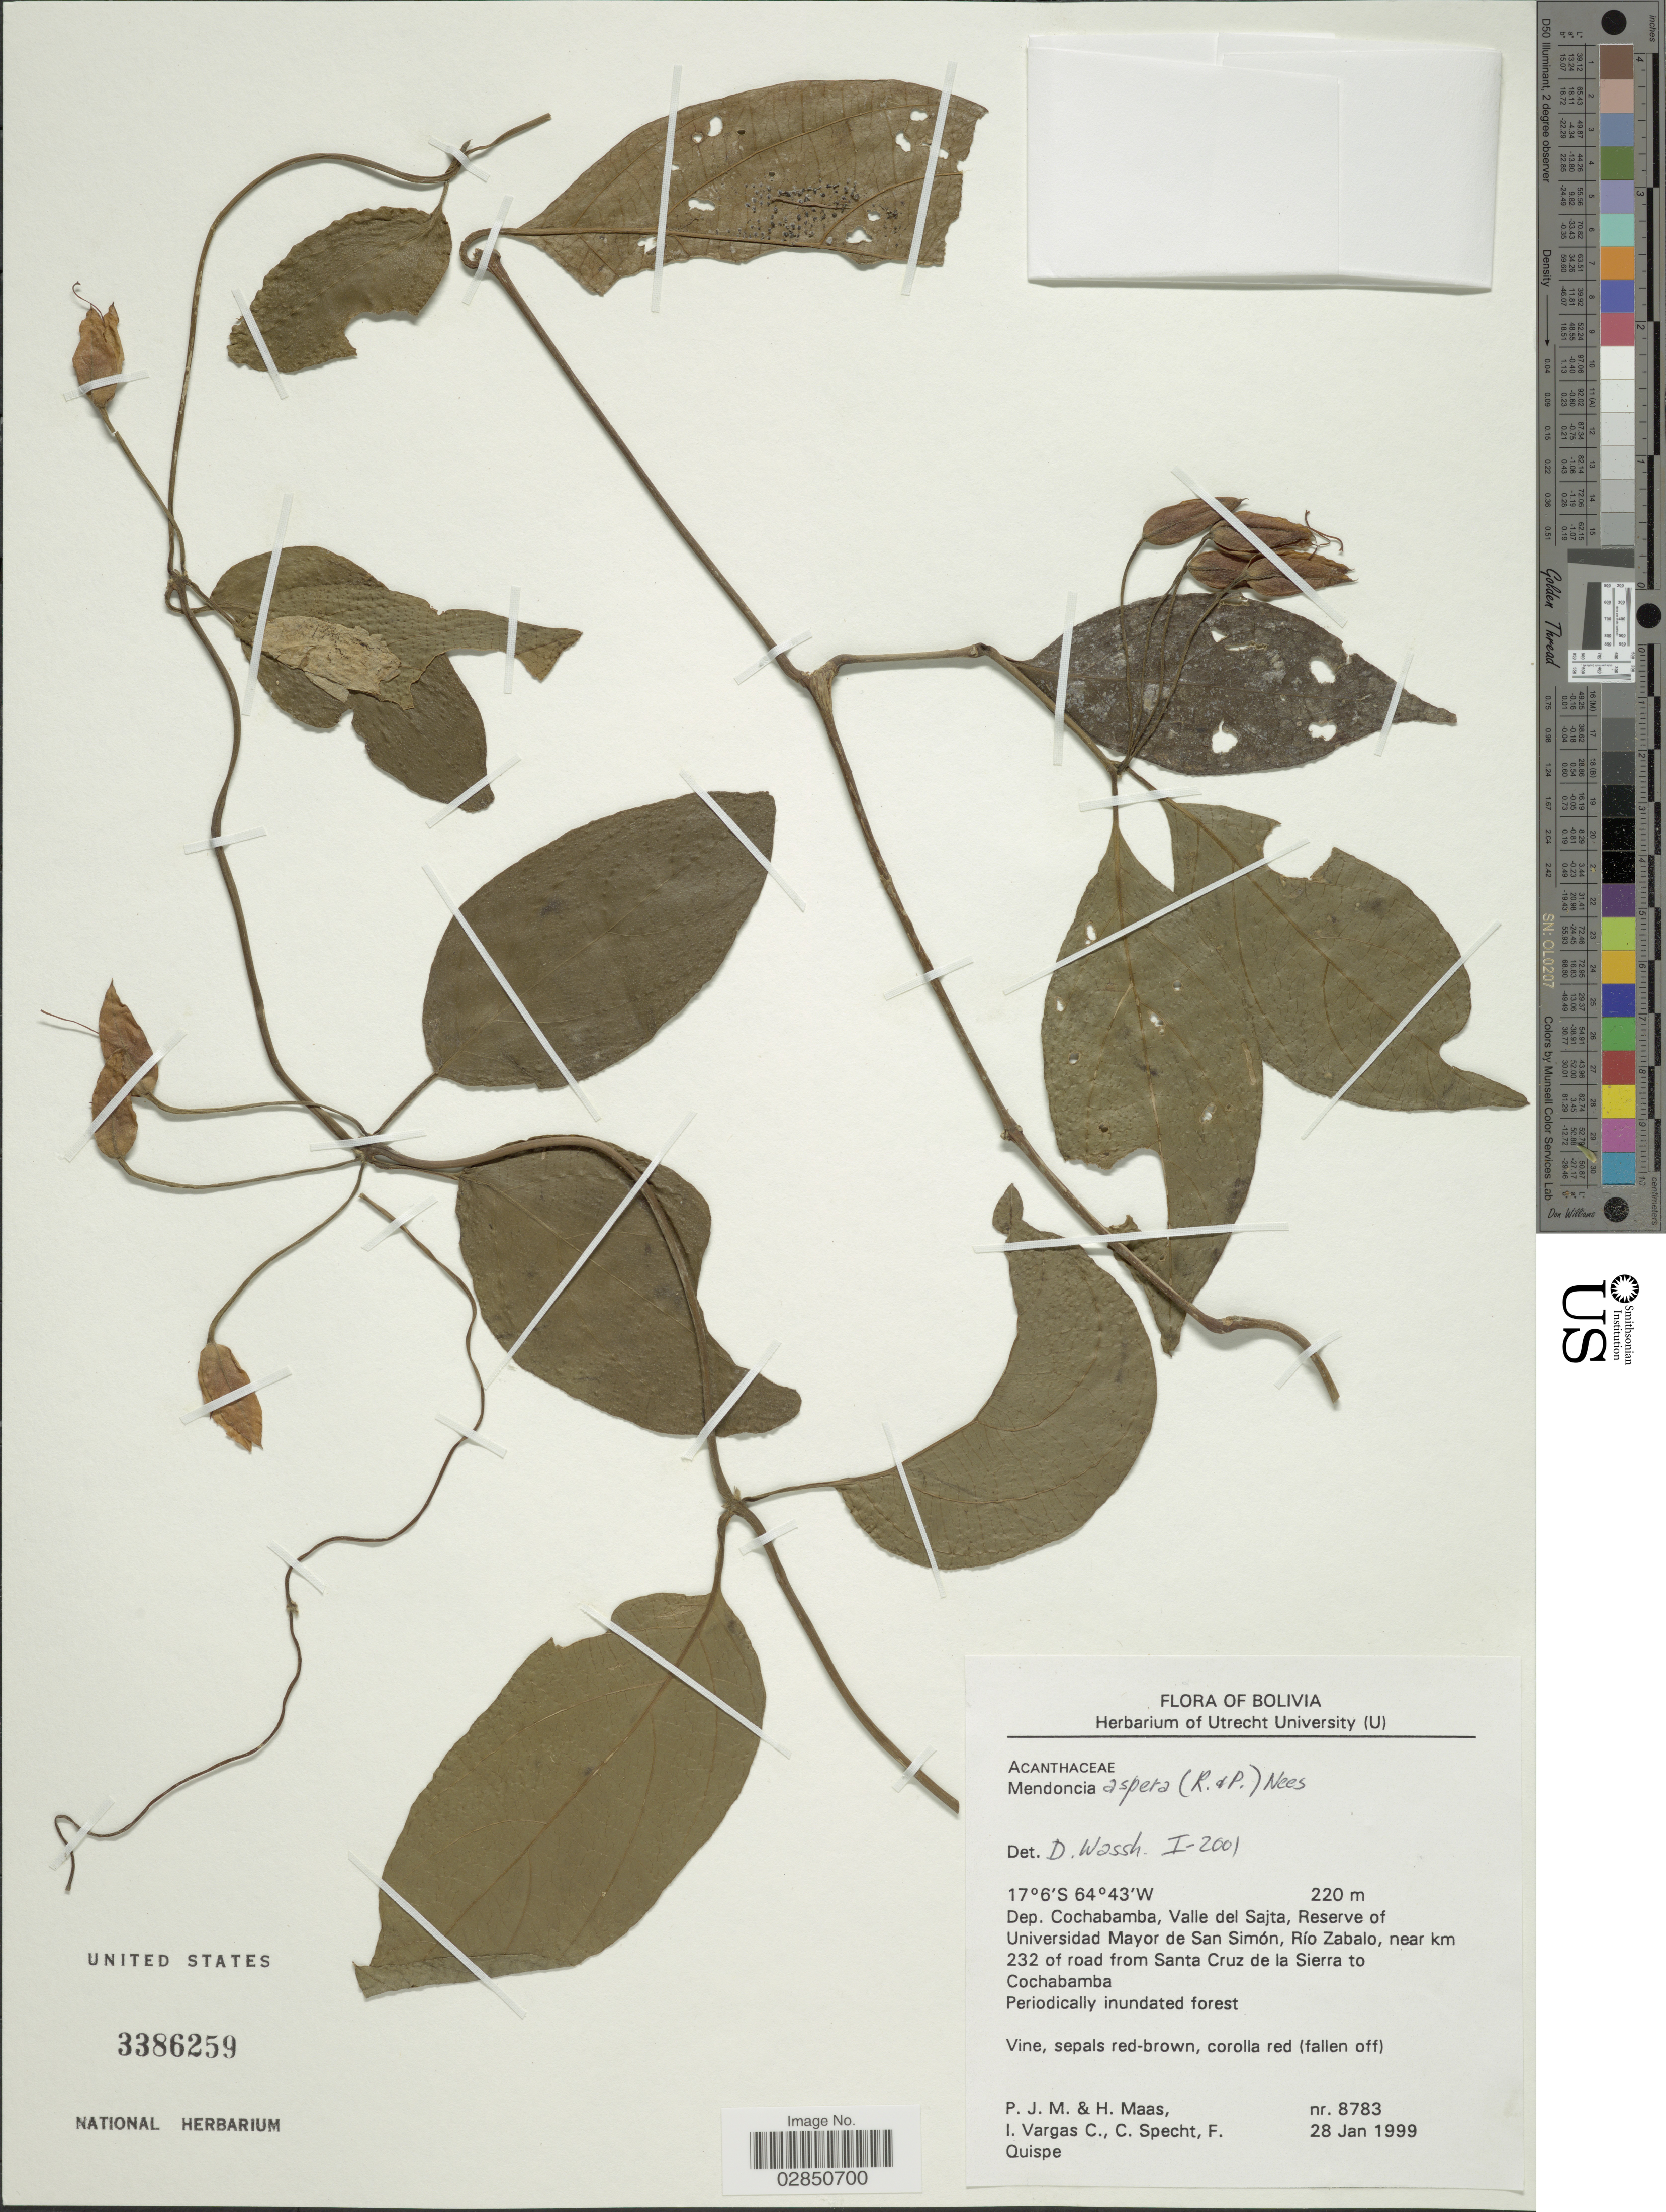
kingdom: Plantae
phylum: Tracheophyta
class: Magnoliopsida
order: Lamiales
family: Acanthaceae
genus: Mendoncia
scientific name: Mendoncia aspera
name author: (Ruiz & Pav.) Nees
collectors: P. Maas, H. Maas, I. Vargas, C. D. Specht & F. Quispe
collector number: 8783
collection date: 1999-01-28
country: Bolivia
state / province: Cochabamba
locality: Dep. Cochabamba, Valle del Sajta, Reserve of Universidad Mayor de San Simón, Río Zabalo, near km 232 of road from Santa Cruz de la Sierra to Cochabamba.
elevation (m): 220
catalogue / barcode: US 3386259